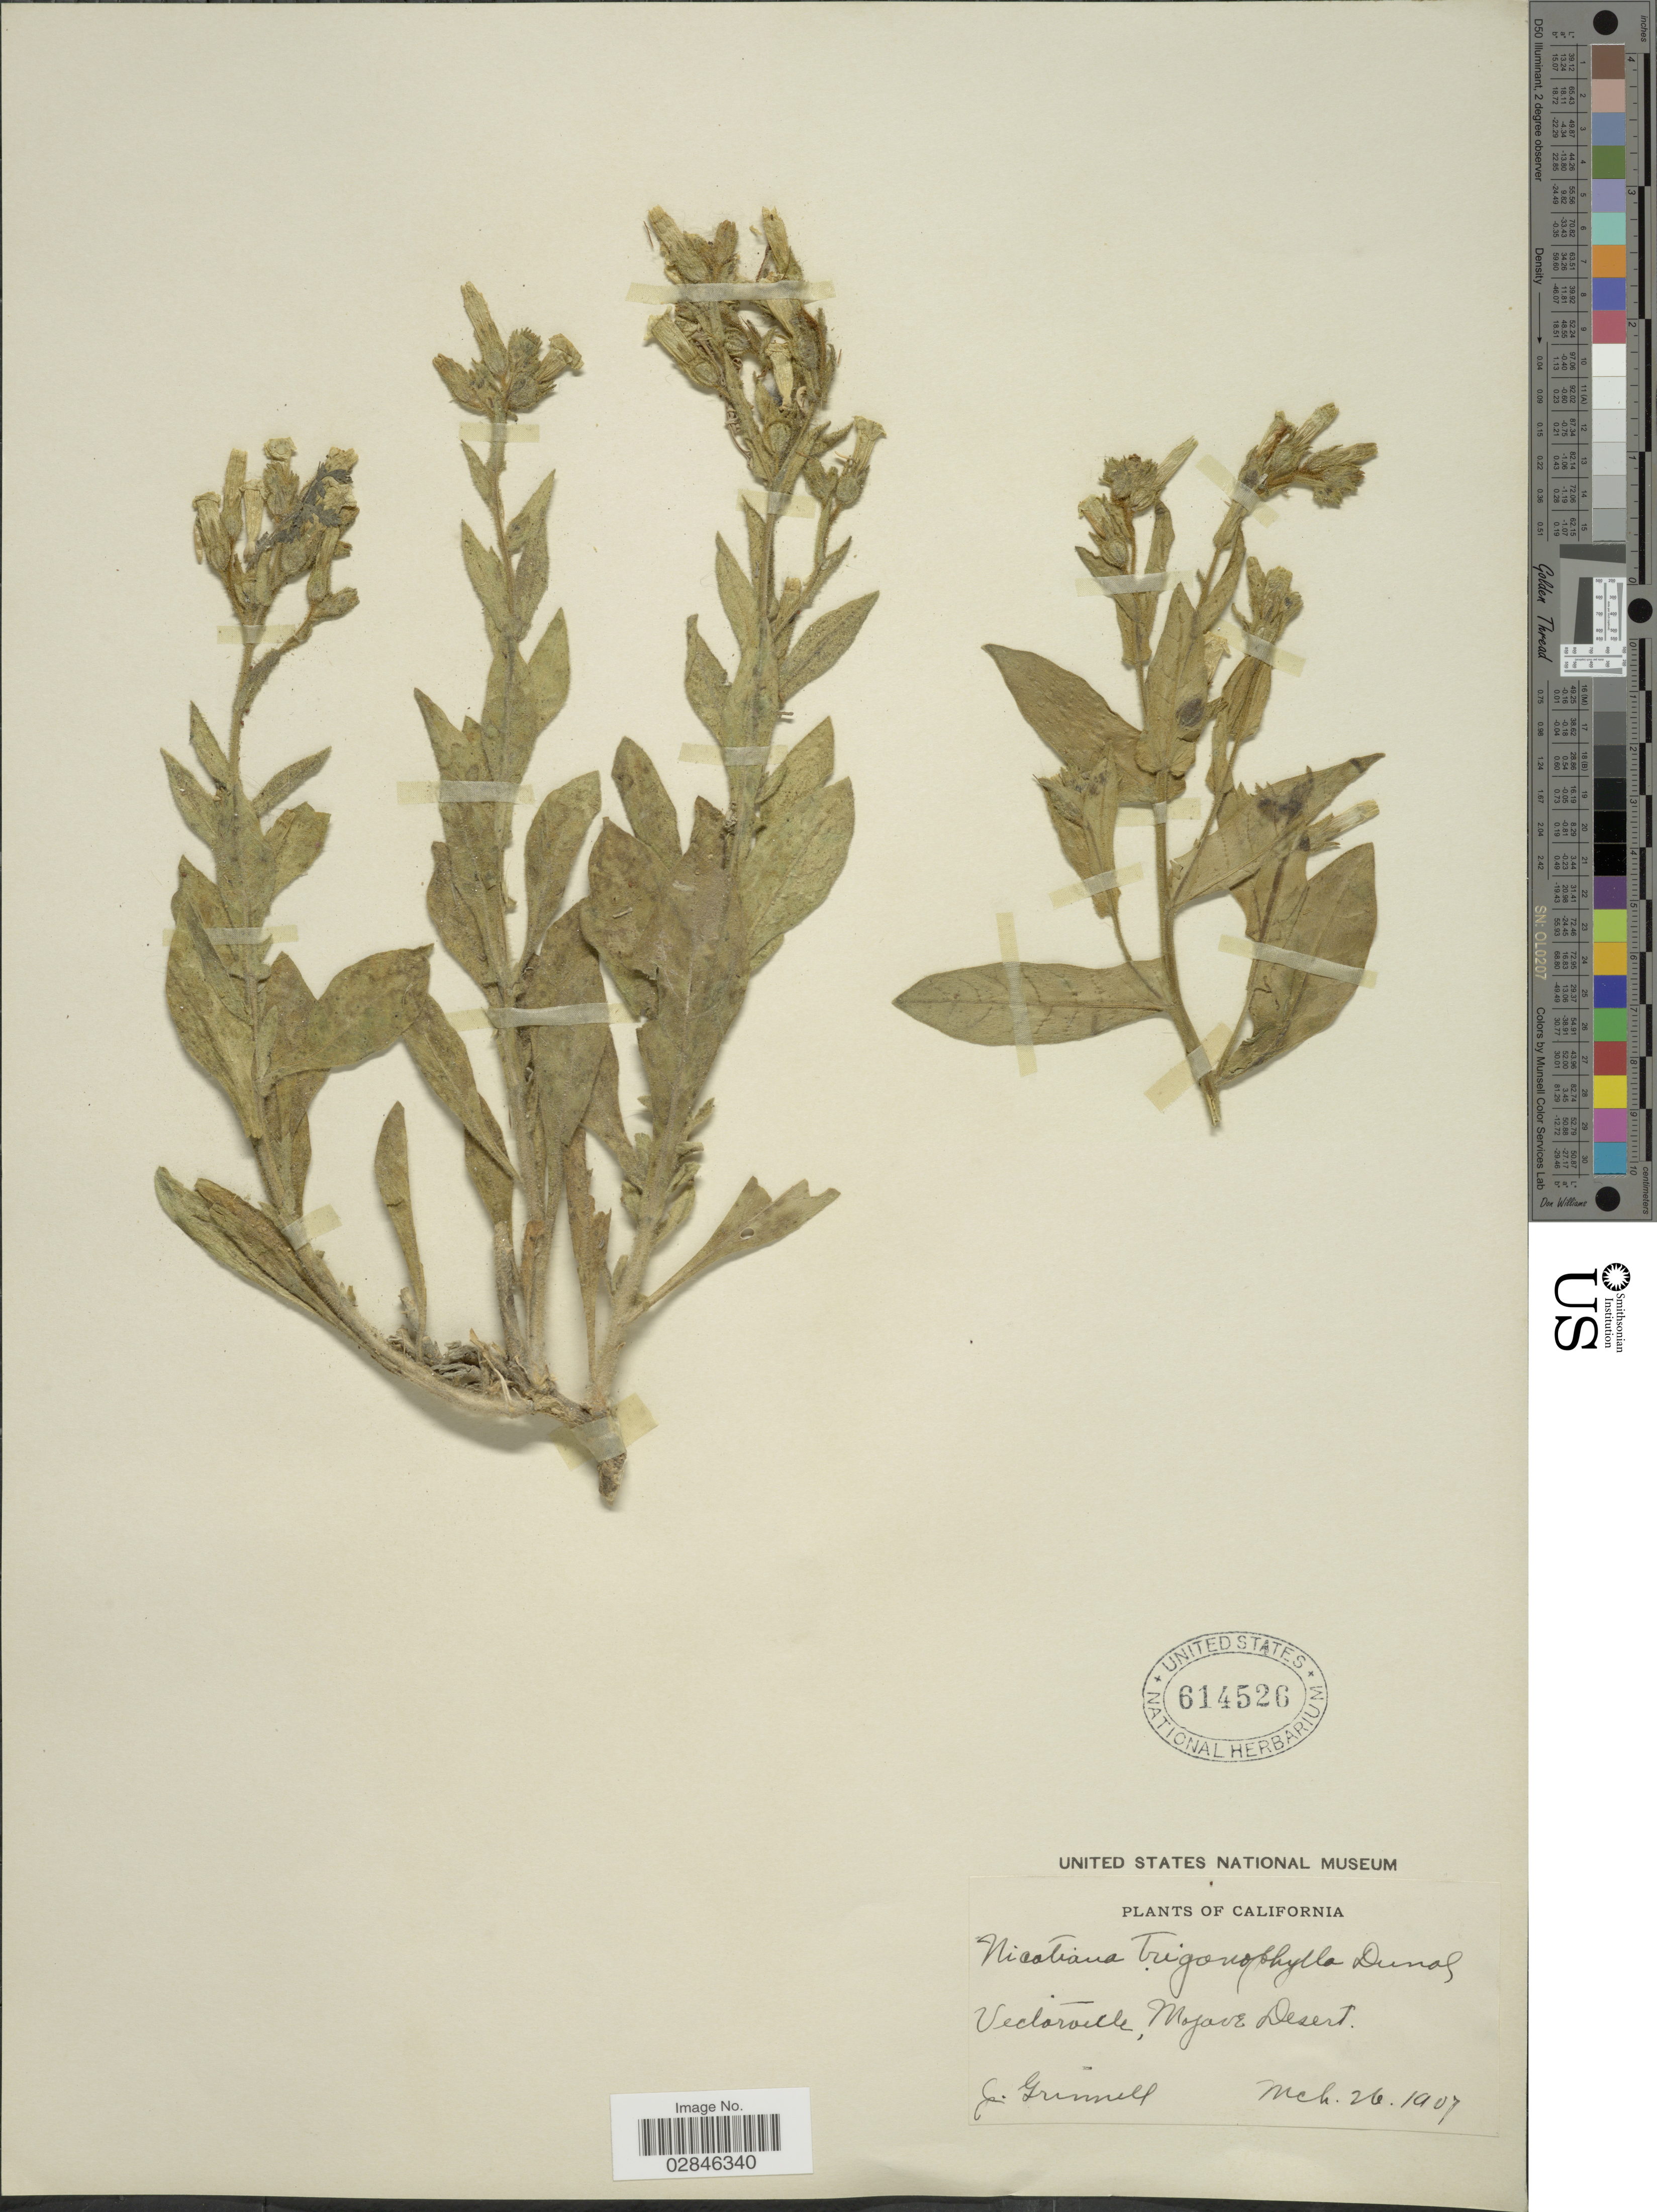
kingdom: Plantae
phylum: Tracheophyta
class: Magnoliopsida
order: Solanales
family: Solanaceae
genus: Nicotiana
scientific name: Nicotiana trigonophylla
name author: Dunal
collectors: G. Grinnell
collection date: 1907-03-26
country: United States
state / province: California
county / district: San Barnadino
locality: Victorville, Mojave Desert.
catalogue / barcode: US 614526